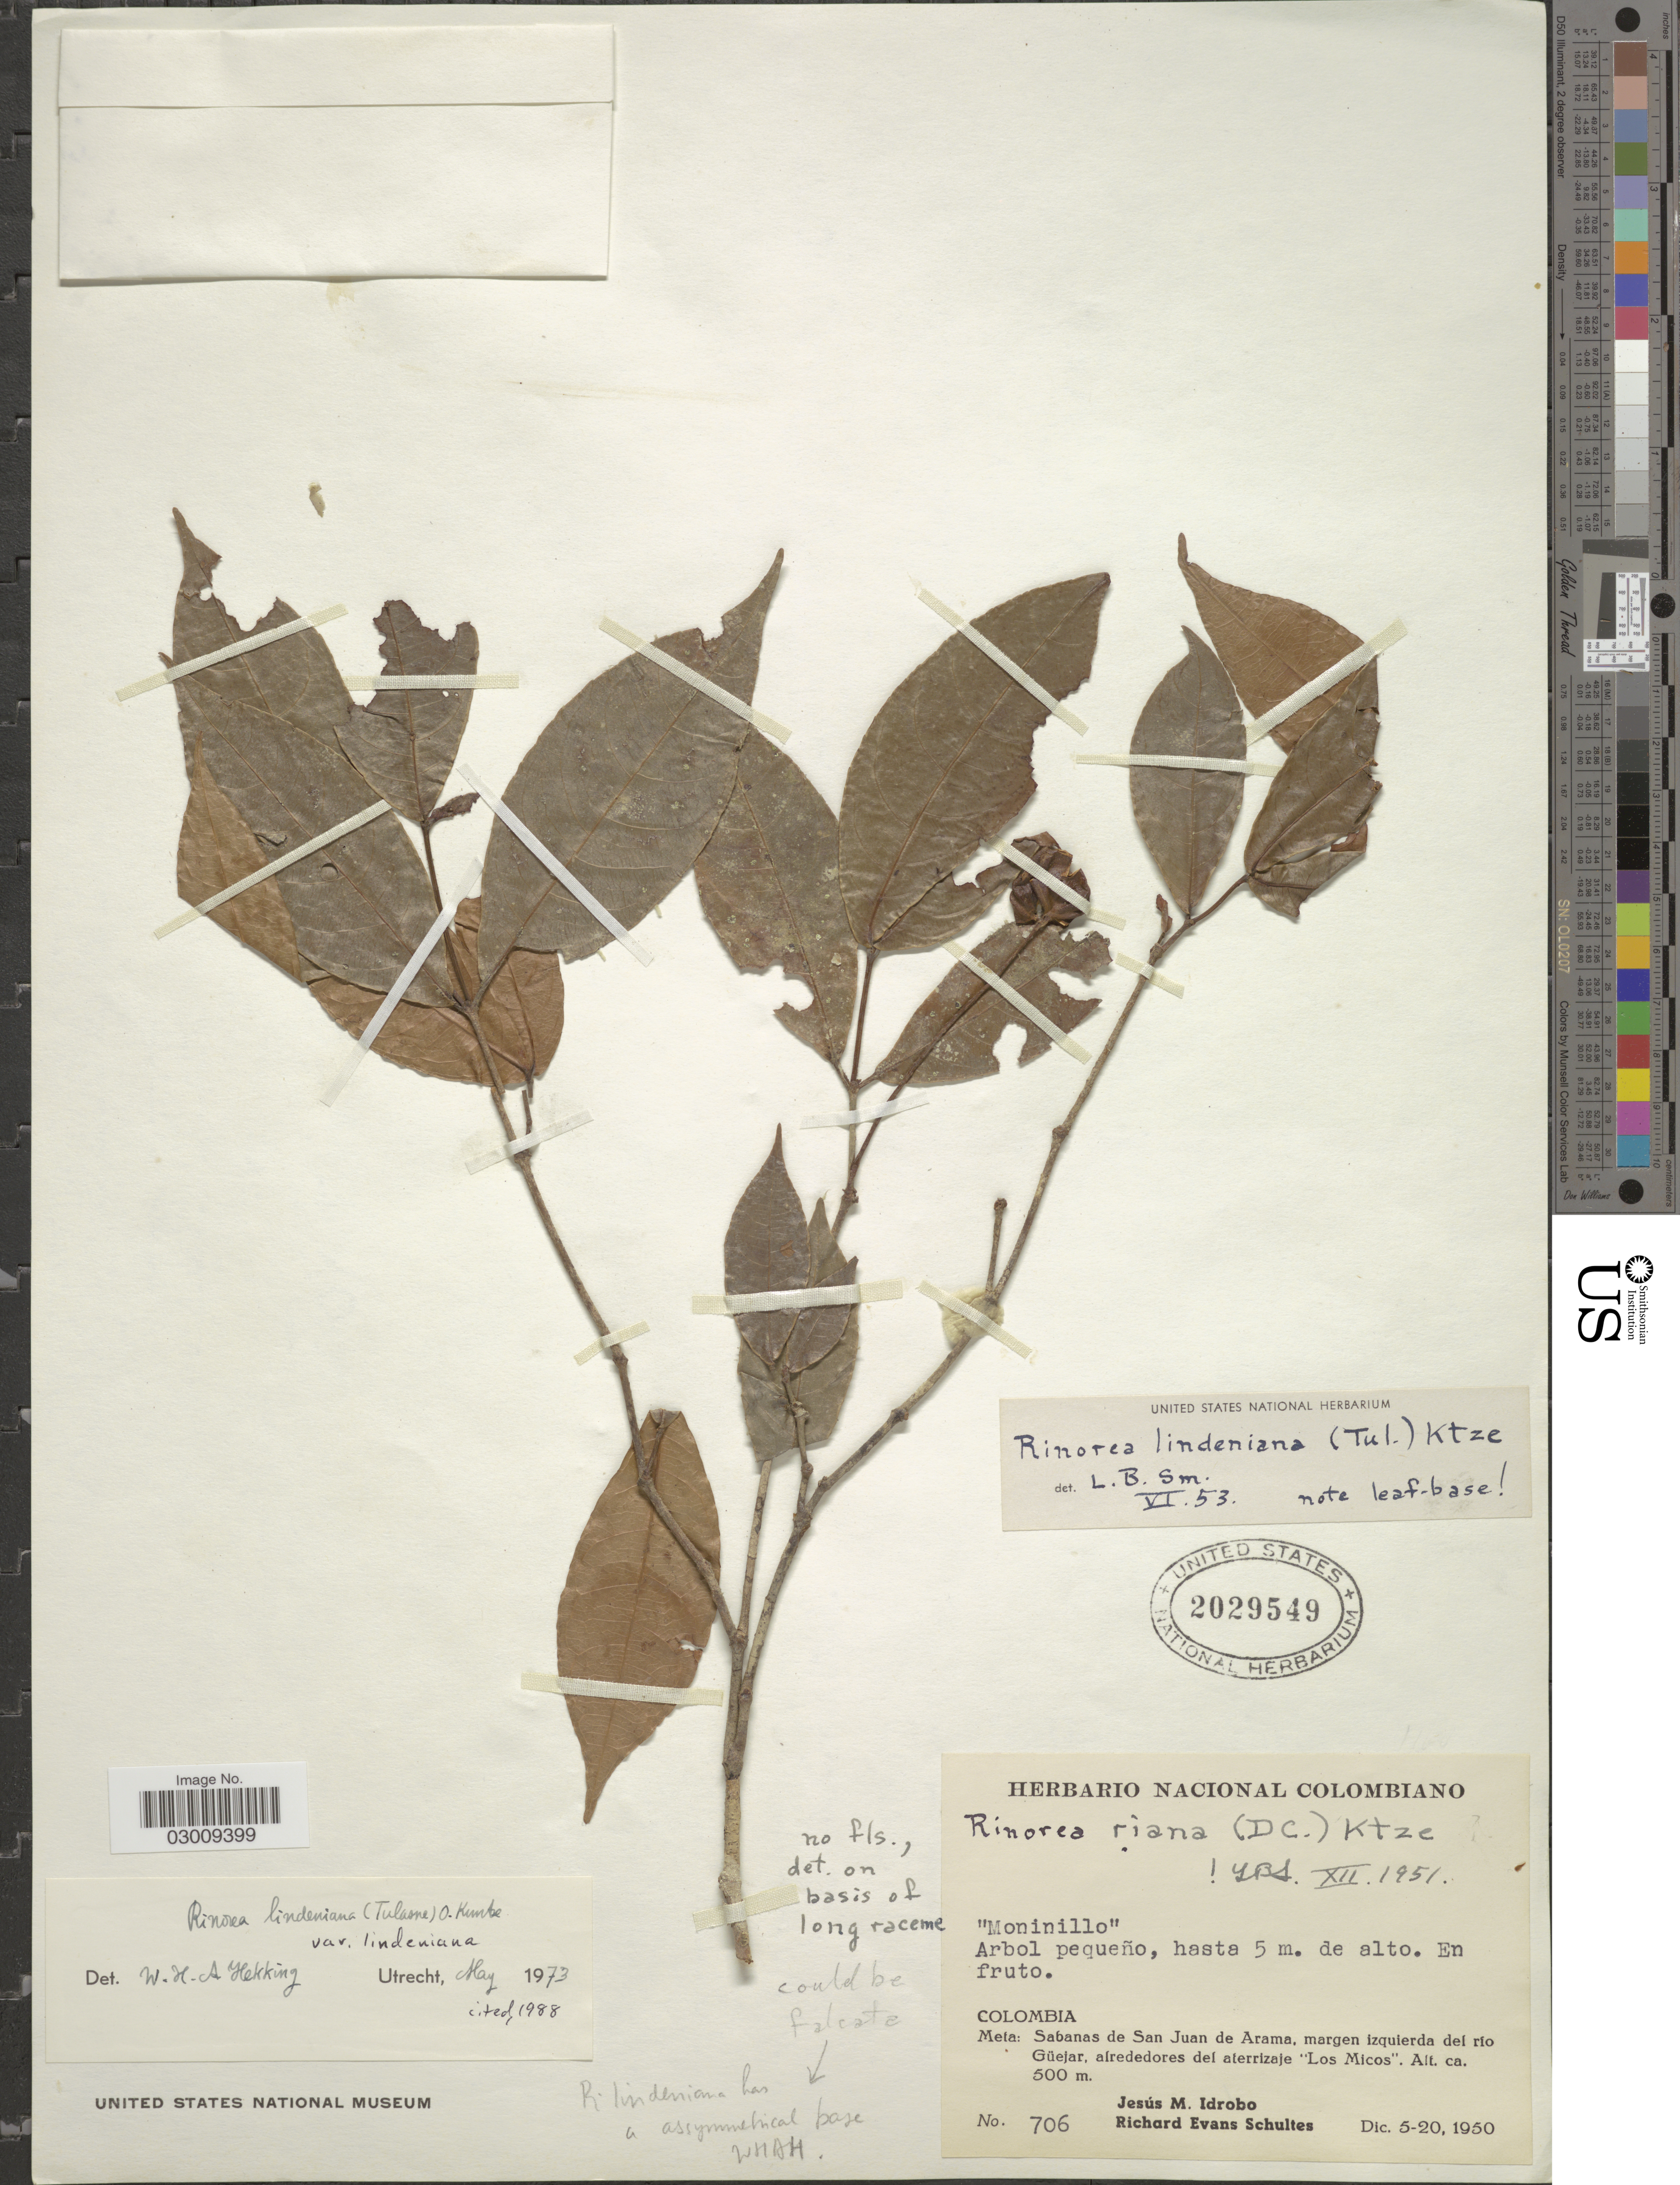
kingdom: Plantae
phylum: Tracheophyta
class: Magnoliopsida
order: Malpighiales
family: Violaceae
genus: Rinorea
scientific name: Rinorea lindeniana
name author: (Tul.) Kuntze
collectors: J. M. Idrobo & R. E. Schultes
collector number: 706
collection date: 1950-12-05/1950-12-20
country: Colombia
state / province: Meta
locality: Meta: Sabanas de San Juan de Arama, margen izquierda del río Güejar, alrededores del aterrizaje "Los Micos".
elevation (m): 500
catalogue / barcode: US 2029549